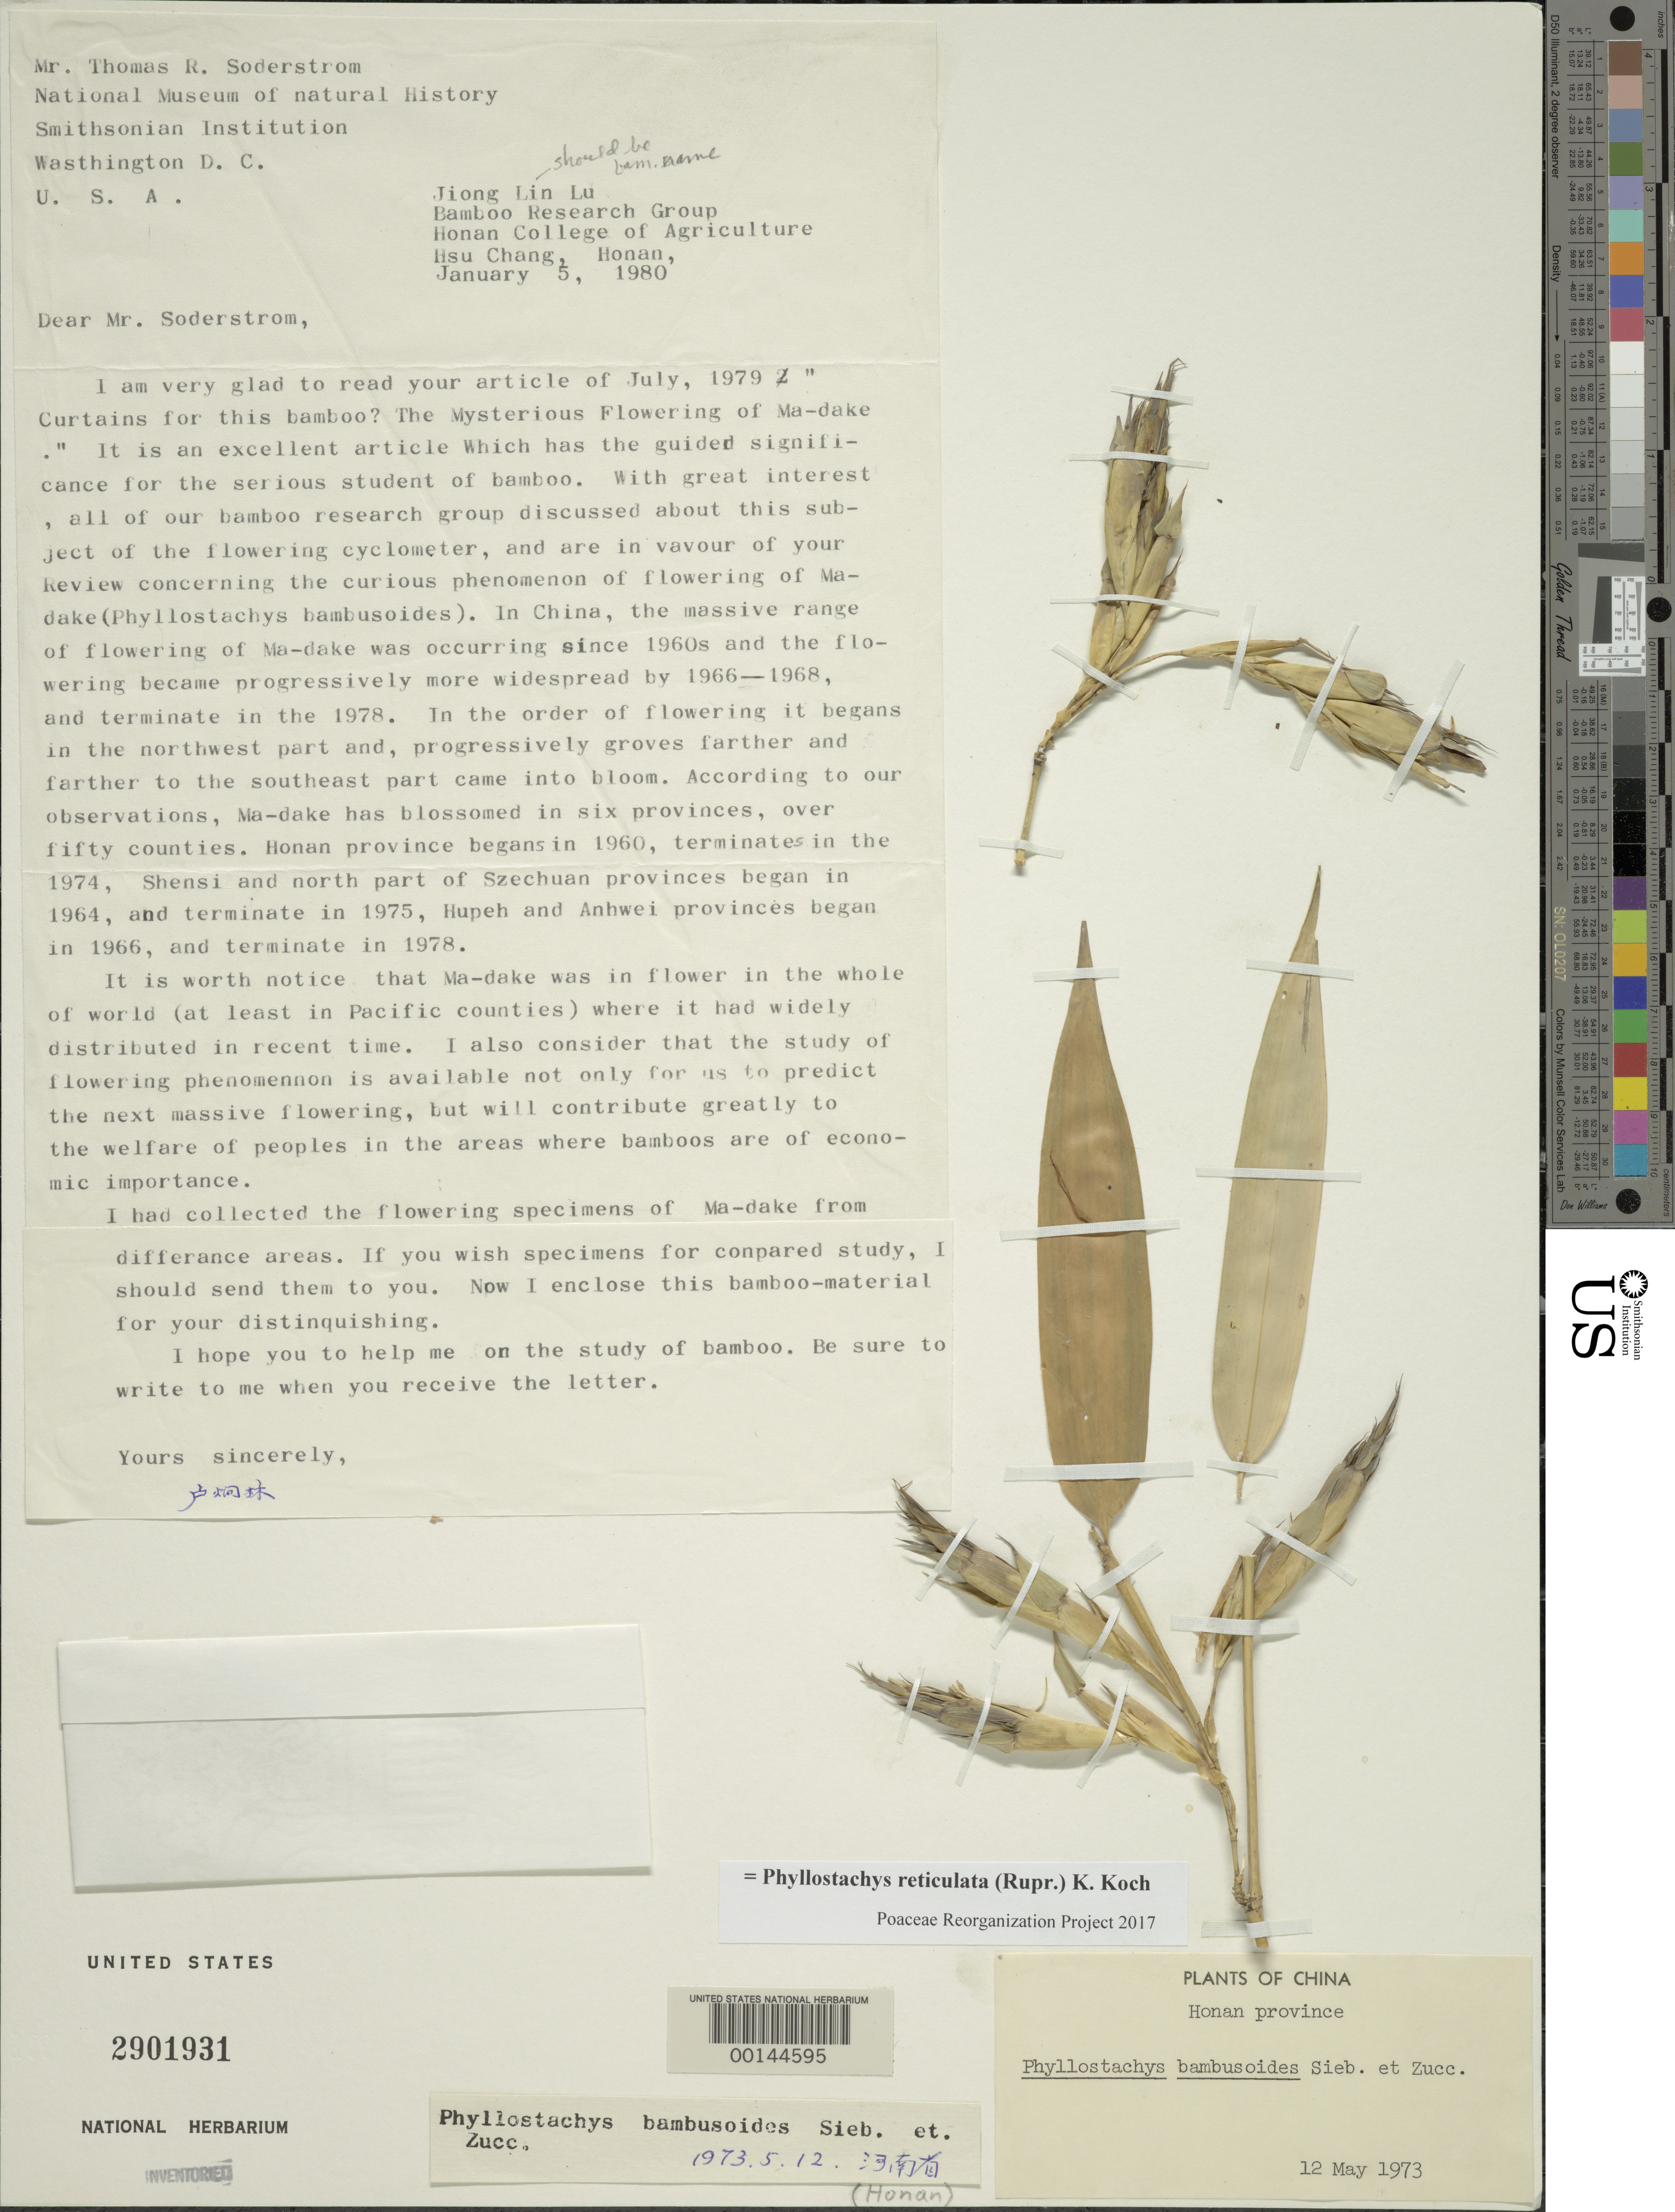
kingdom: Plantae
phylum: Tracheophyta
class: Liliopsida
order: Poales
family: Poaceae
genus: Phyllostachys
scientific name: Phyllostachys reticulata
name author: (Rupr.) K. Koch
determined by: Poaceae Reorganization Project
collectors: L. Jiong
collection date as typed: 12 May 1973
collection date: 1973-05-12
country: China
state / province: Guangdong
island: Honan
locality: Honan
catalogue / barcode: US 2901931